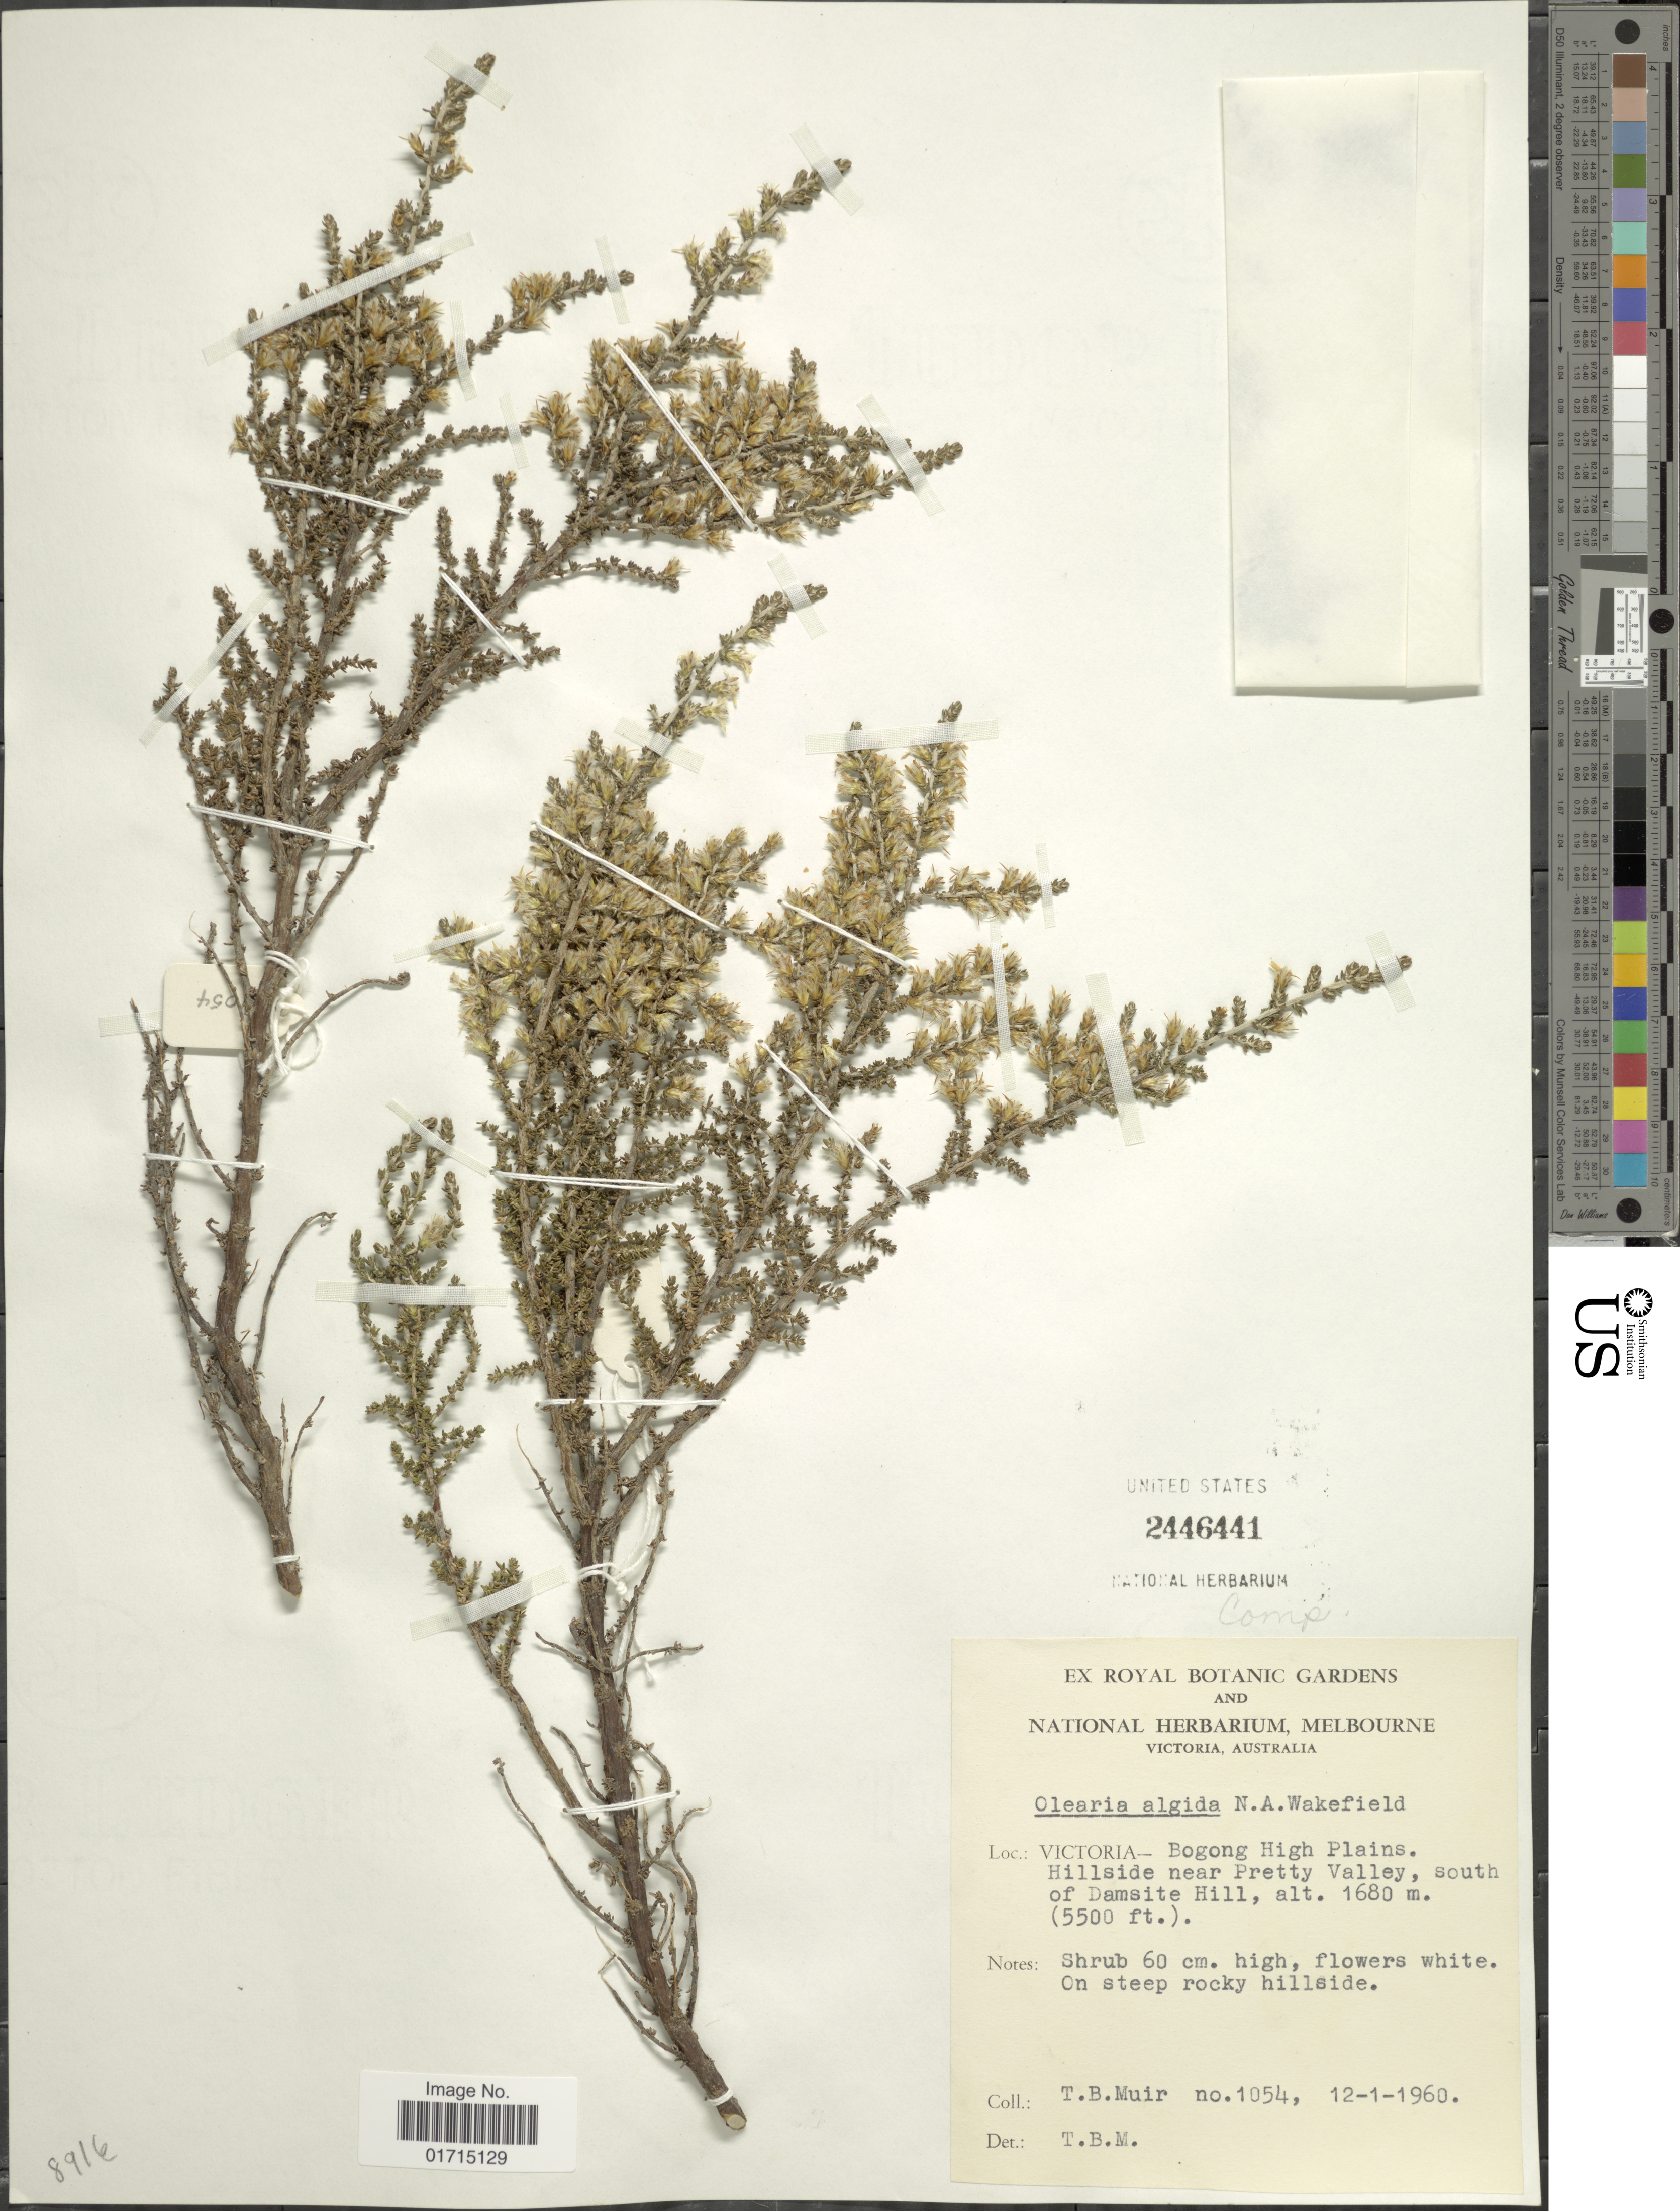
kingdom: Plantae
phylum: Tracheophyta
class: Magnoliopsida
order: Asterales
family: Asteraceae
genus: Olearia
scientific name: Olearia algida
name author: N.A. Wakef.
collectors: T. Muir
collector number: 1054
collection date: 1960-01-12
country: Australia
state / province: Victoria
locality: Victoria-Bogong High Plains. Hillside near Pretty Valley, south of Damsite Hill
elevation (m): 1676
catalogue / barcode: US 2446441